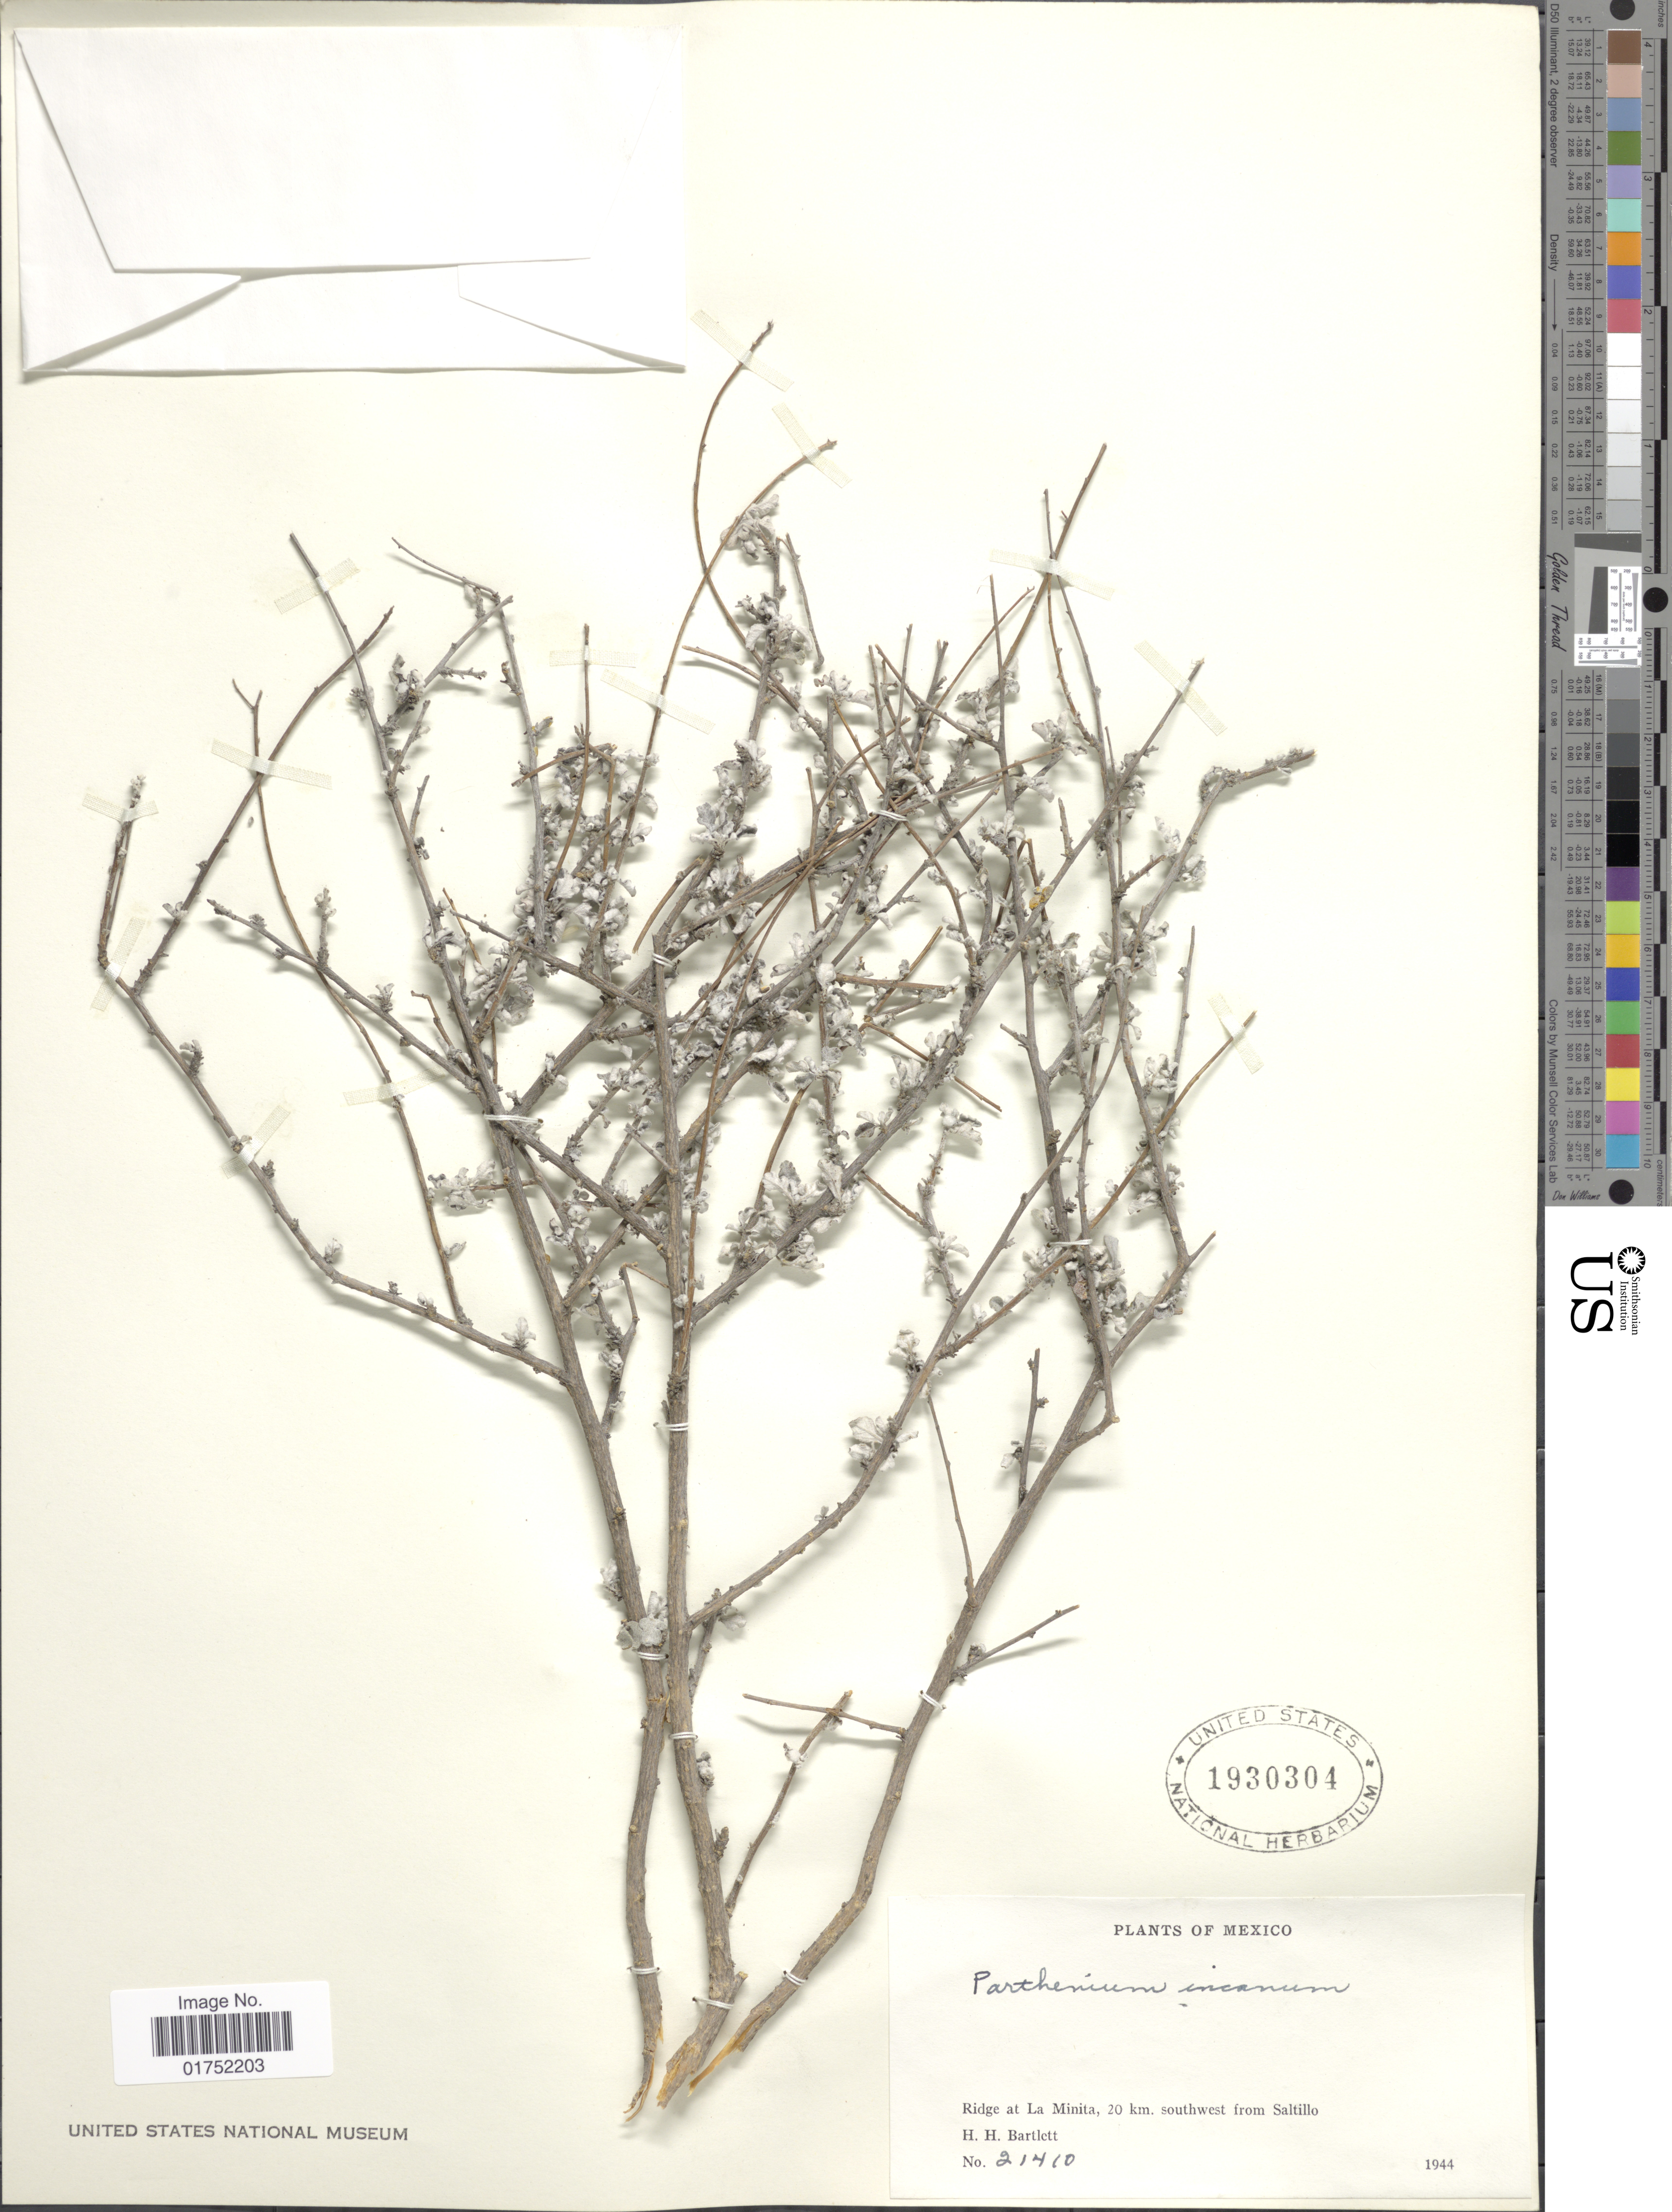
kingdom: Plantae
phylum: Tracheophyta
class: Magnoliopsida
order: Asterales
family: Asteraceae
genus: Parthenium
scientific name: Parthenium incanum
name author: Kunth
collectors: H. H. Bartlett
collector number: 21410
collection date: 1944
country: Mexico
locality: Ridge at La Minita, 20 km southwest from Saltillo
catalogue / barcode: US 1930304